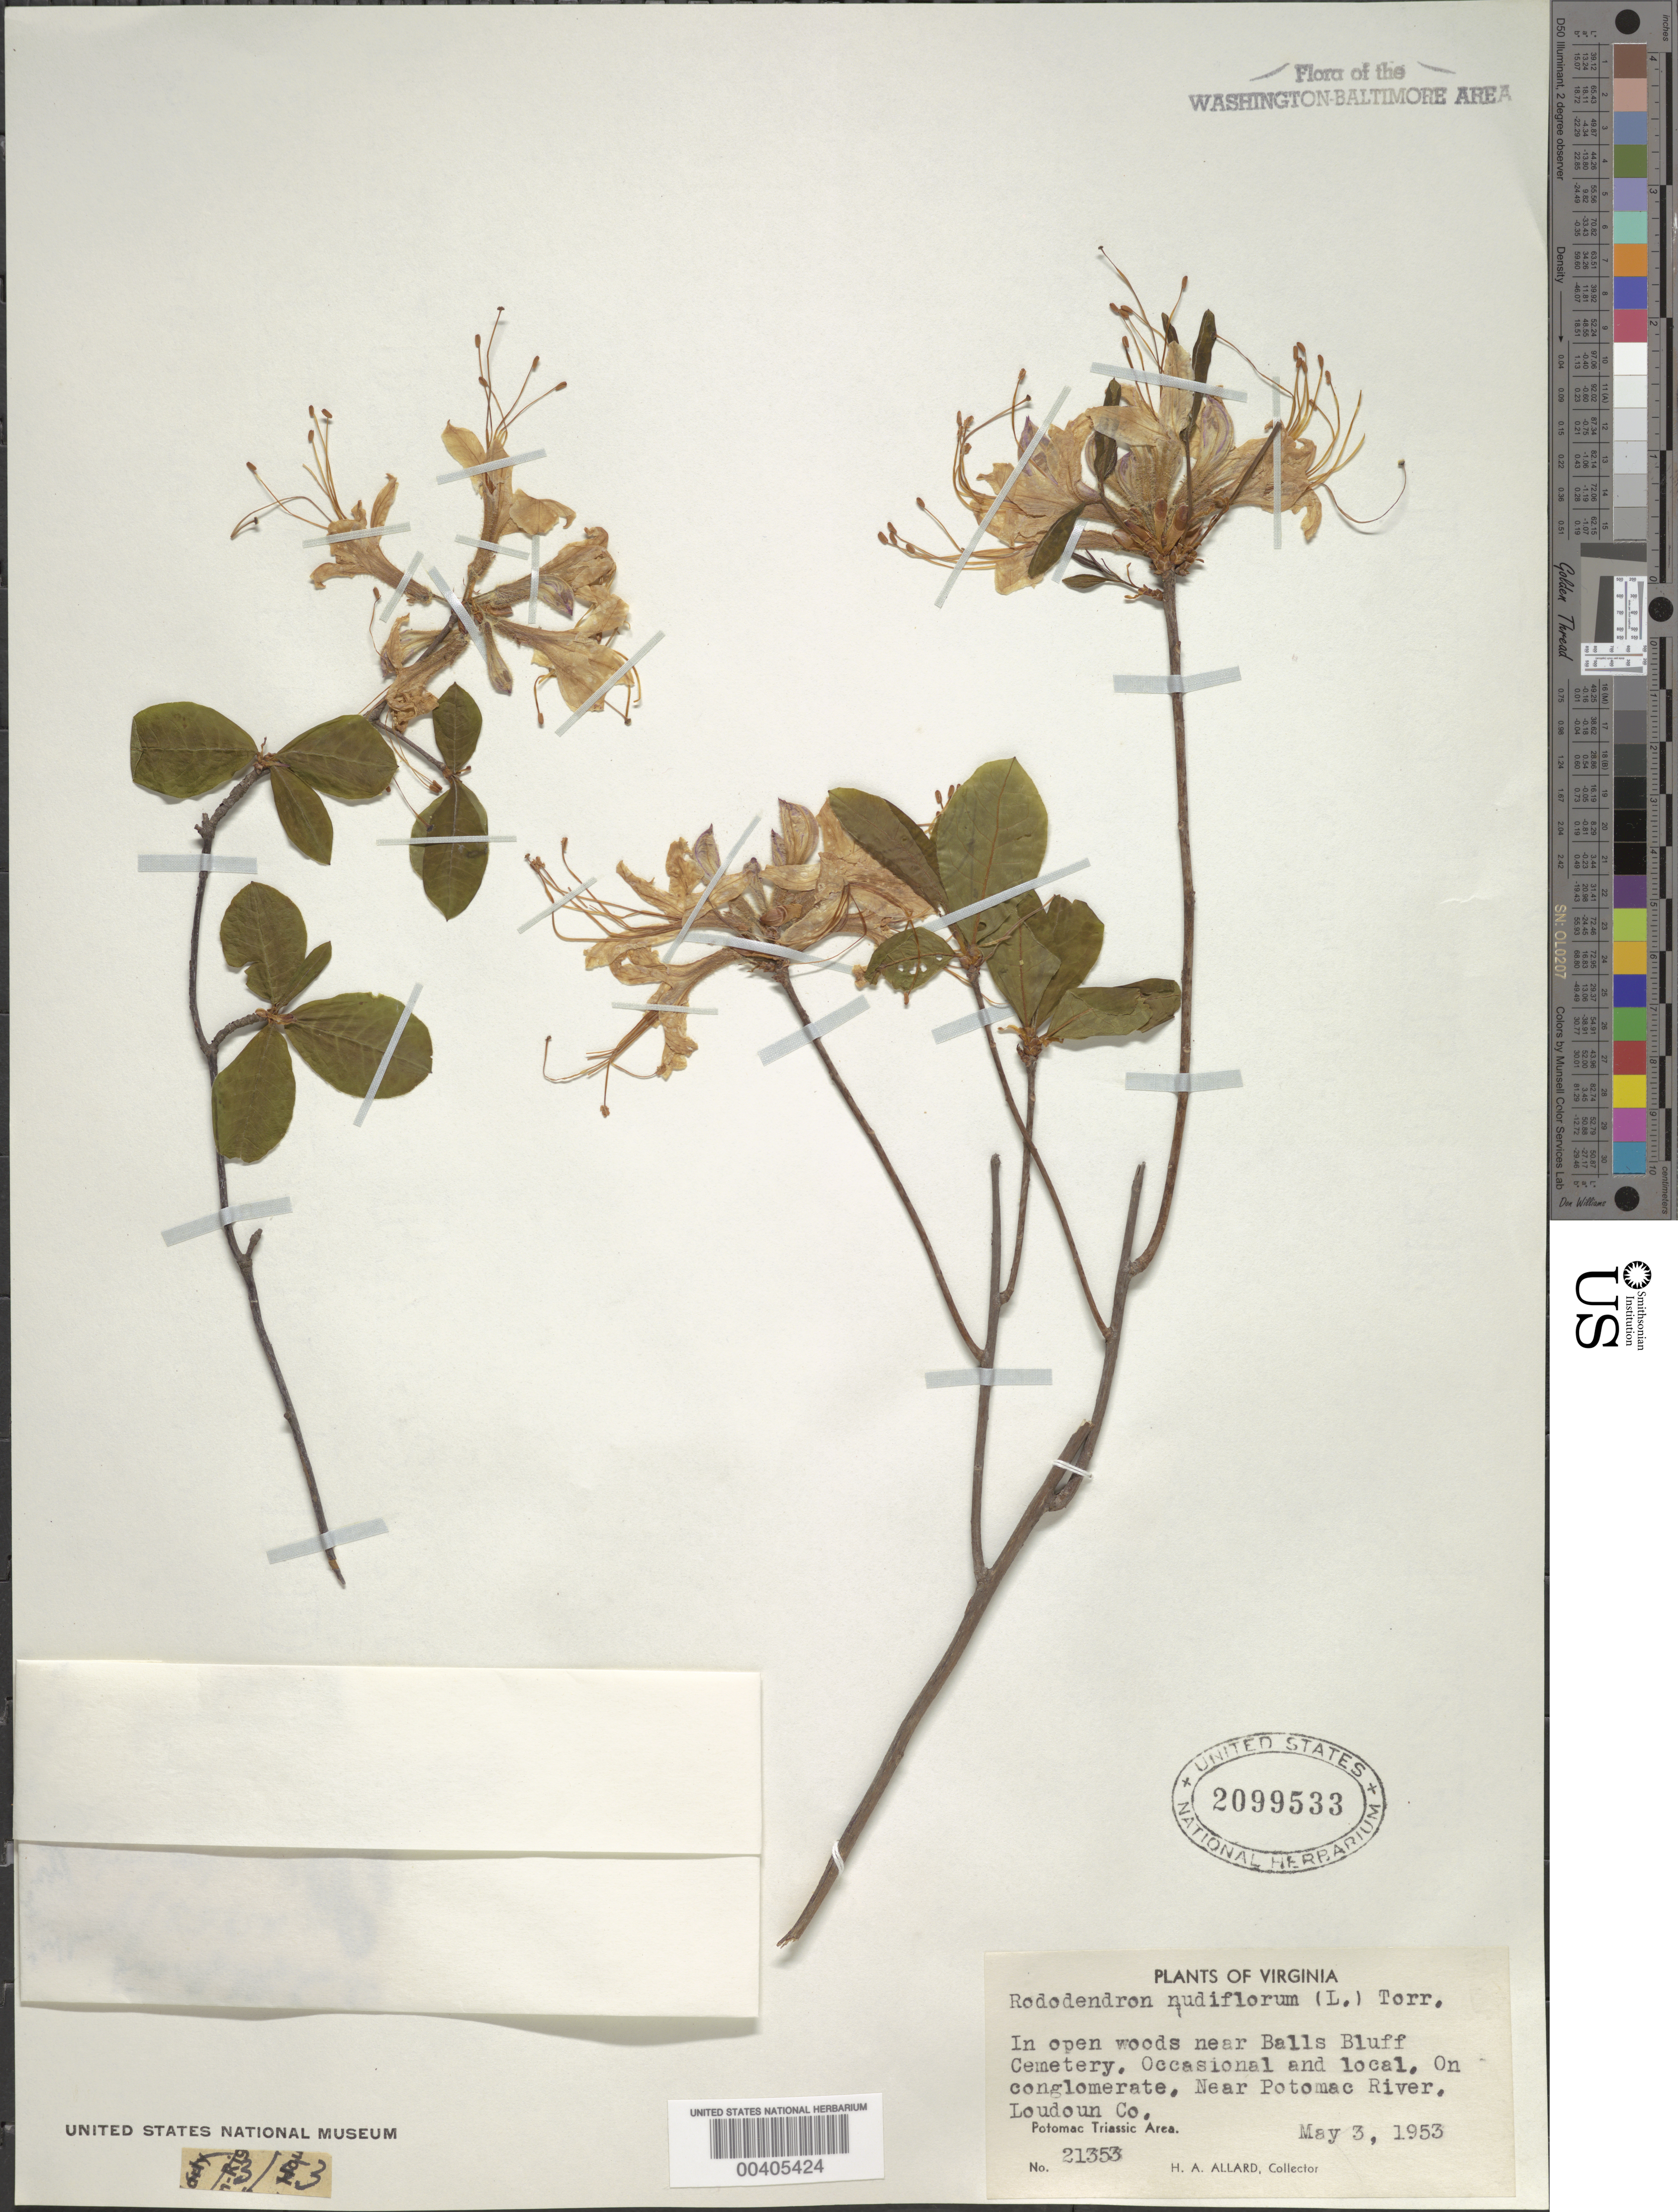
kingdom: Plantae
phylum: Tracheophyta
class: Magnoliopsida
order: Ericales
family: Ericaceae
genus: Rhododendron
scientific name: Rhododendron periclymenoides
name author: (Michx.) Shinners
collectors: H. A. Allard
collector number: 21353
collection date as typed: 03 May 1953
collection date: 1953-05-03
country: United States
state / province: Virginia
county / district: Loudoun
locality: Balls Bluff Cemetery vicinity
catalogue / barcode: US 2099533